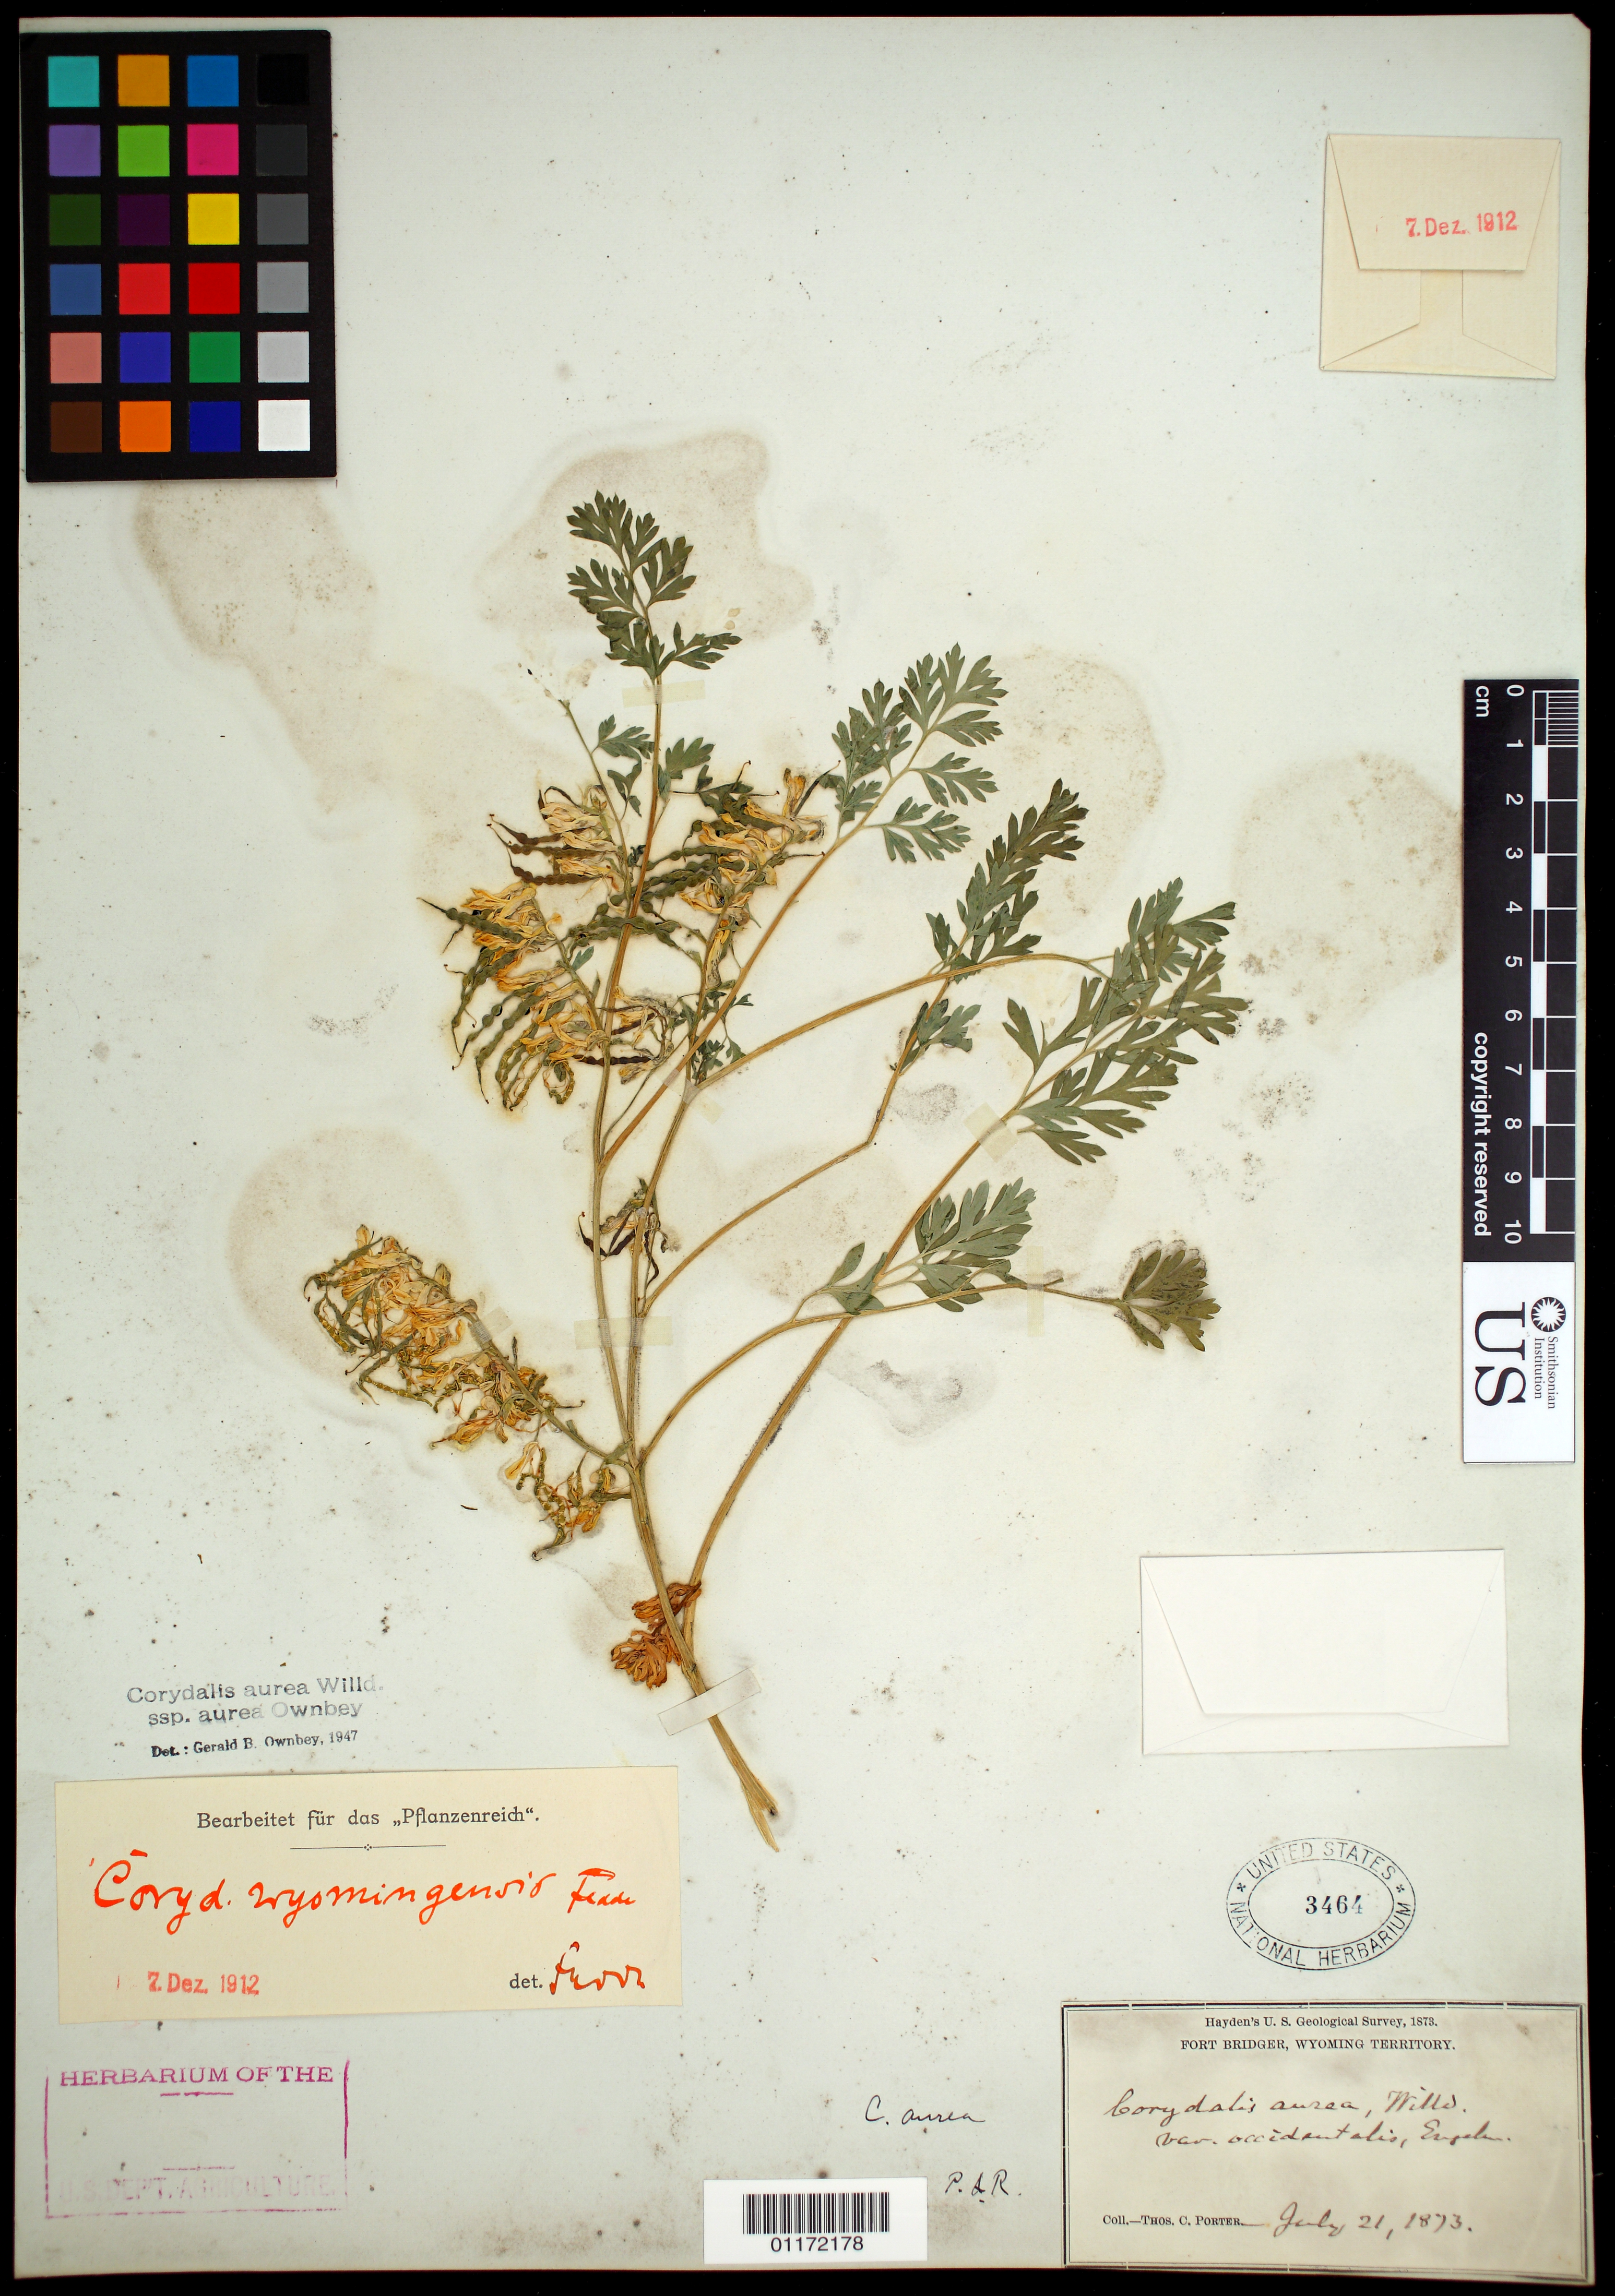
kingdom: Plantae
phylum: Tracheophyta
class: Magnoliopsida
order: Ranunculales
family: Papaveraceae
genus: Corydalis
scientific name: Corydalis aurea subsp. aurea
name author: Willd.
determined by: Ownbey, G. B.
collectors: T. C. Porter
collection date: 1873-07-21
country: United States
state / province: Wyoming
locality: Fort Bridger.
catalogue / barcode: US 3464